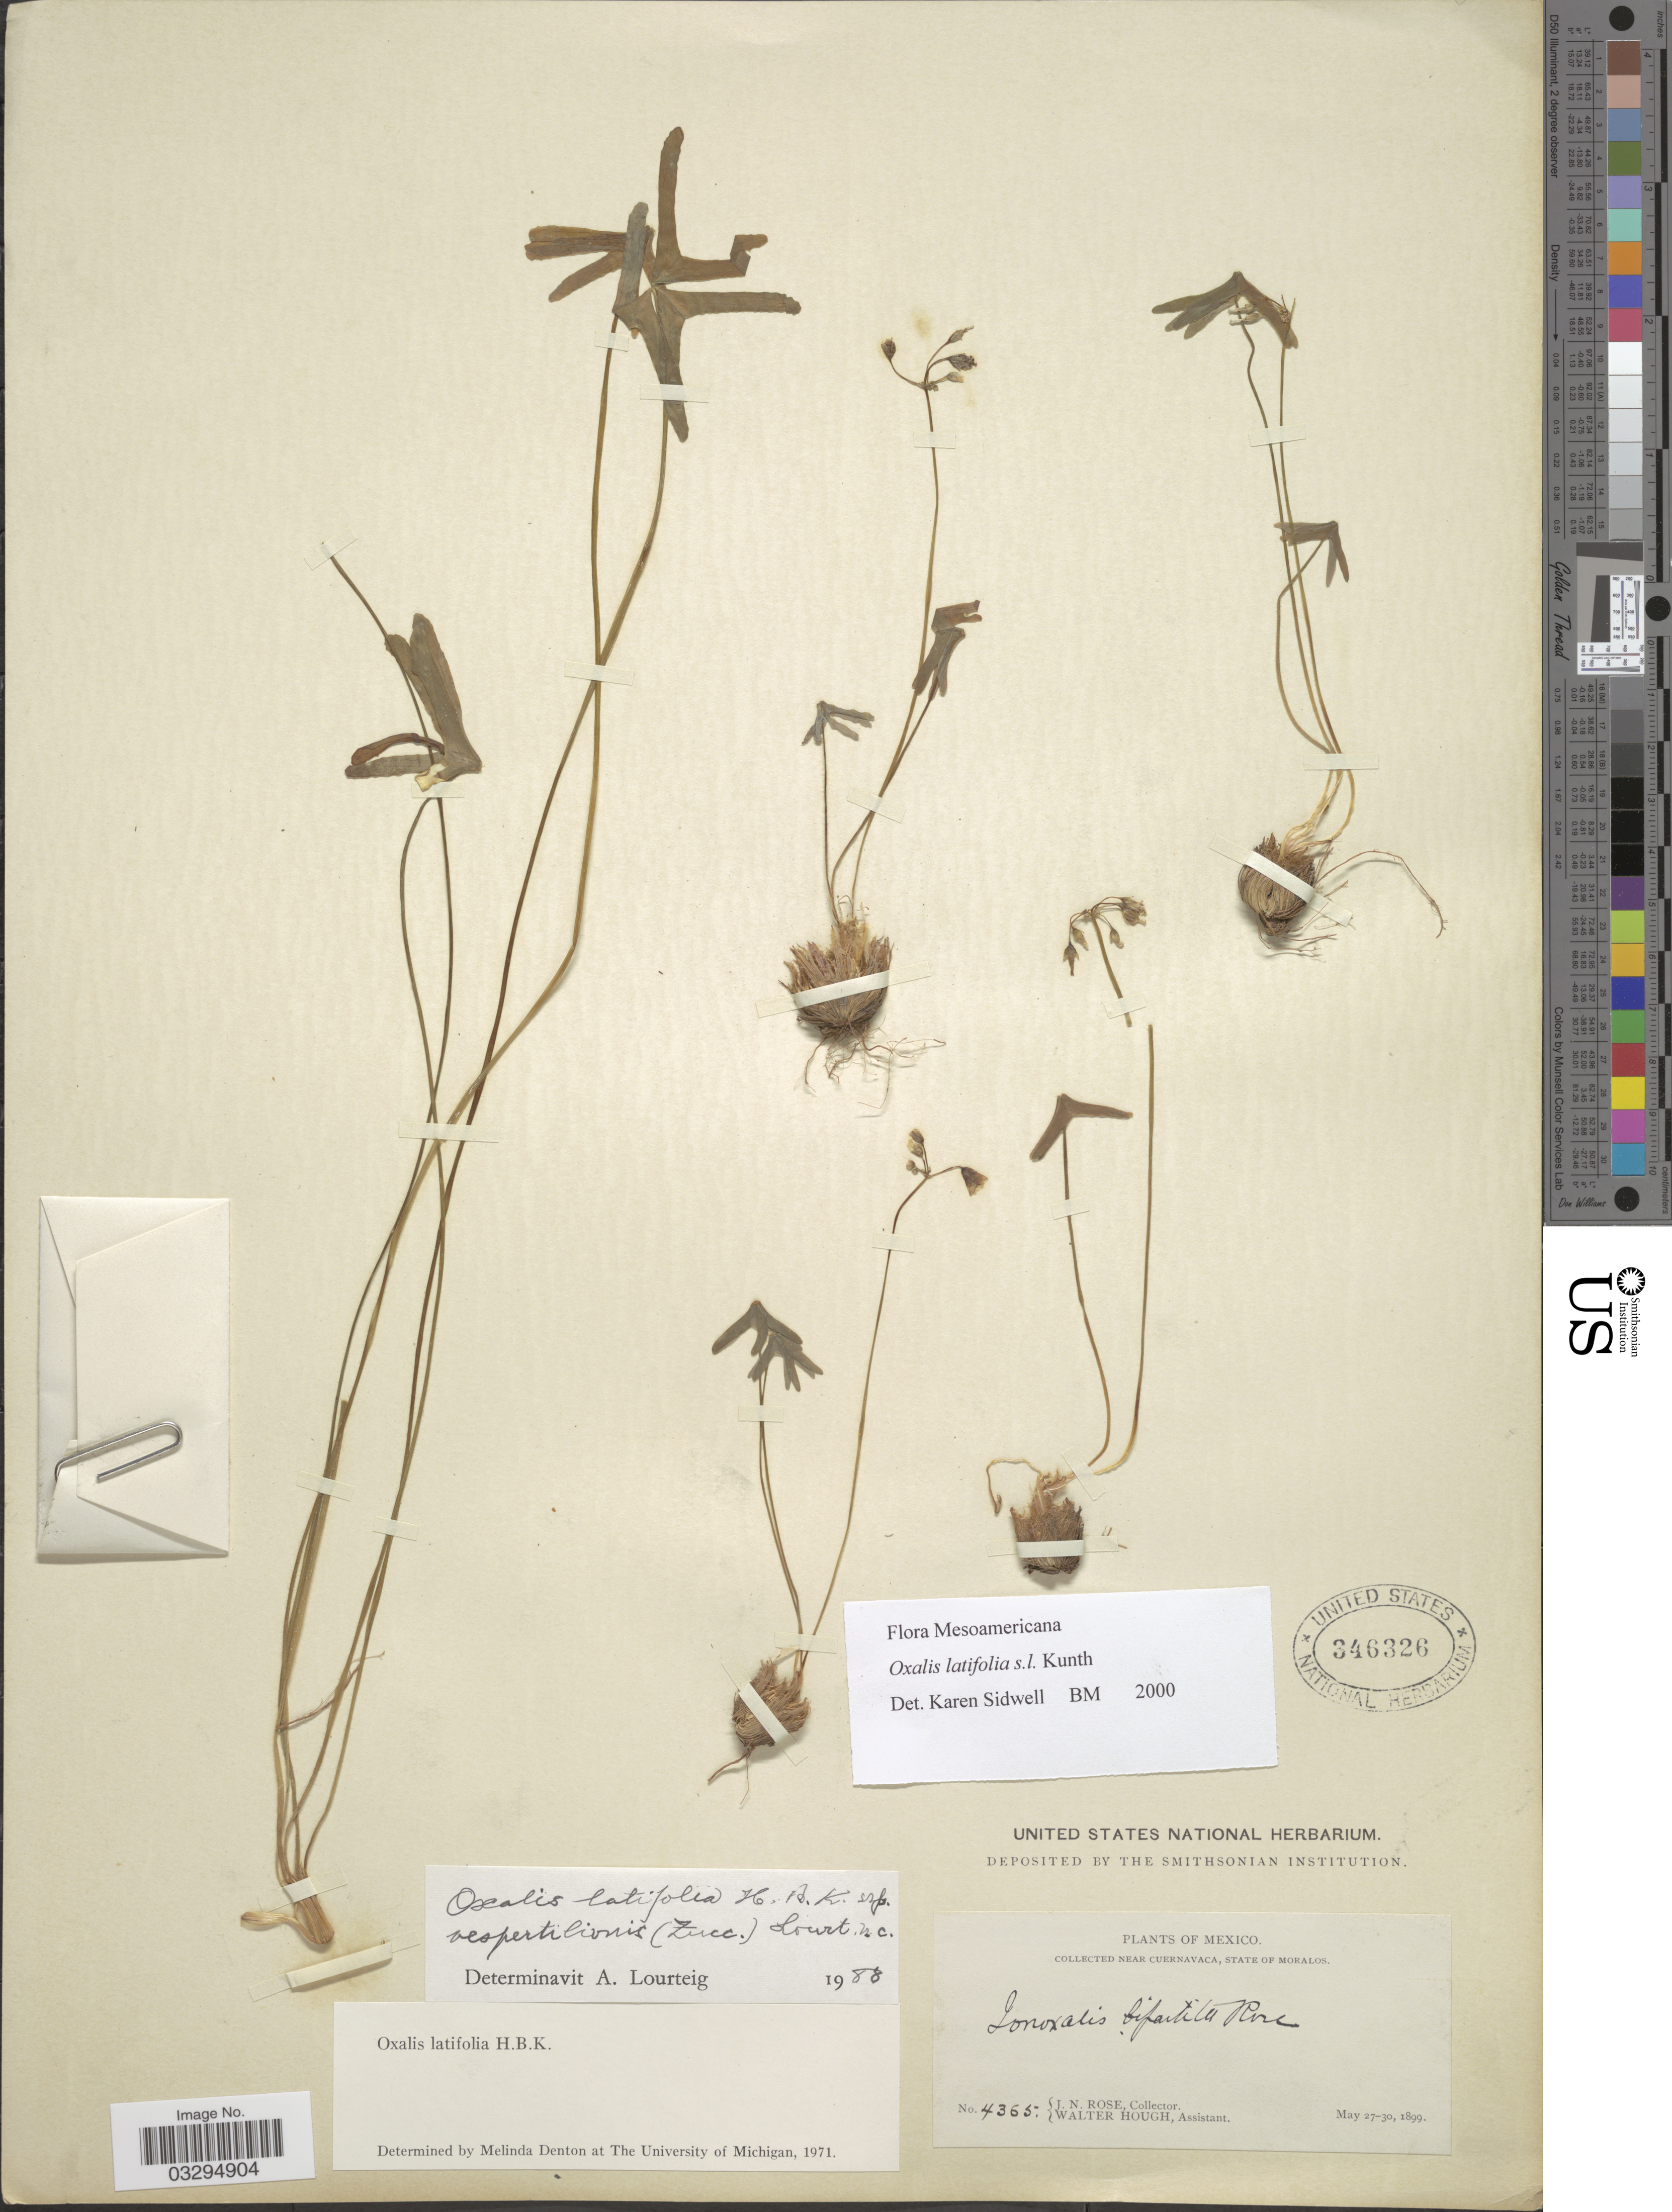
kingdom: Plantae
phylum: Tracheophyta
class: Magnoliopsida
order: Oxalidales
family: Oxalidaceae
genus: Oxalis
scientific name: Oxalis latifolia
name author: Kunth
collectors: J. N. Rose & W. Hough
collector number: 4365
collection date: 1899-05-27/1899-05-30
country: Mexico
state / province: Morelos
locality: Near Cuernavaca, State of Moralos.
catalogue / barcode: US 346326